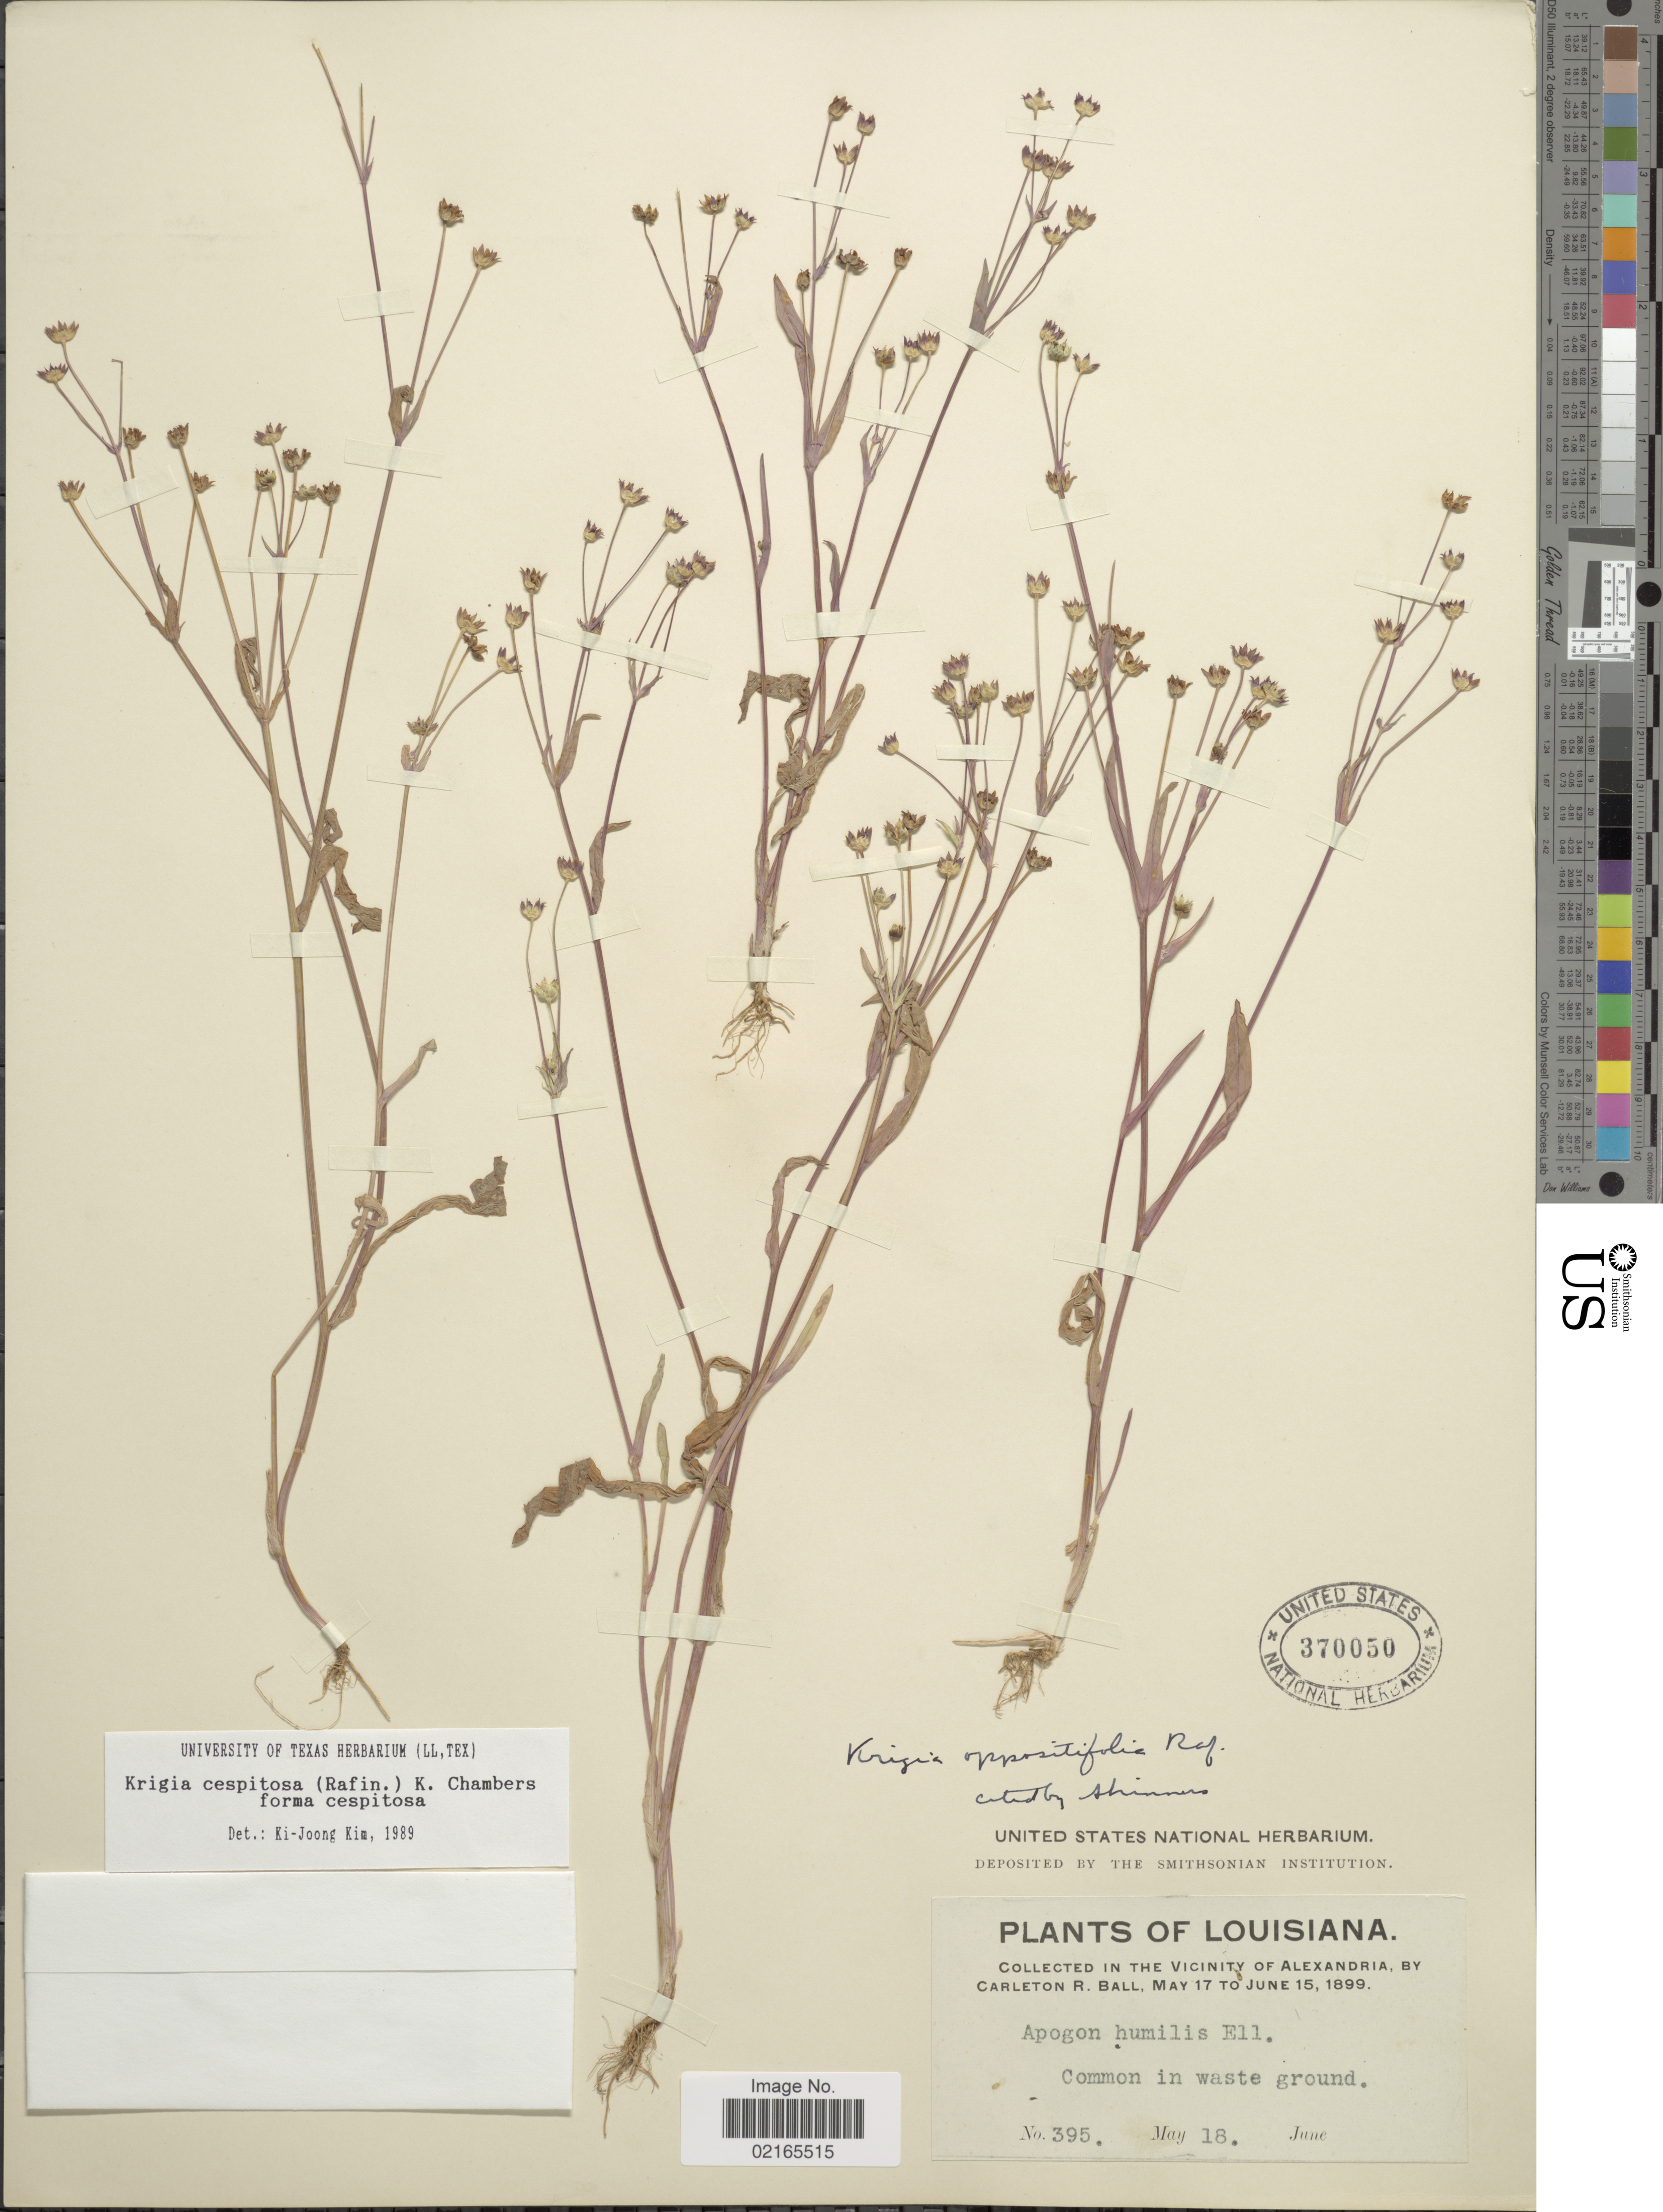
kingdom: Plantae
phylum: Tracheophyta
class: Magnoliopsida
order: Asterales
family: Asteraceae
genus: Krigia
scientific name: Krigia cespitosa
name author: (Raf.) K.L. Chambers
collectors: C. R. Ball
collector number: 395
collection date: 1899-05-18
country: United States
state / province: Louisiana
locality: Vicinity of Alexandria, common in waste ground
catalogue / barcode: US 370050